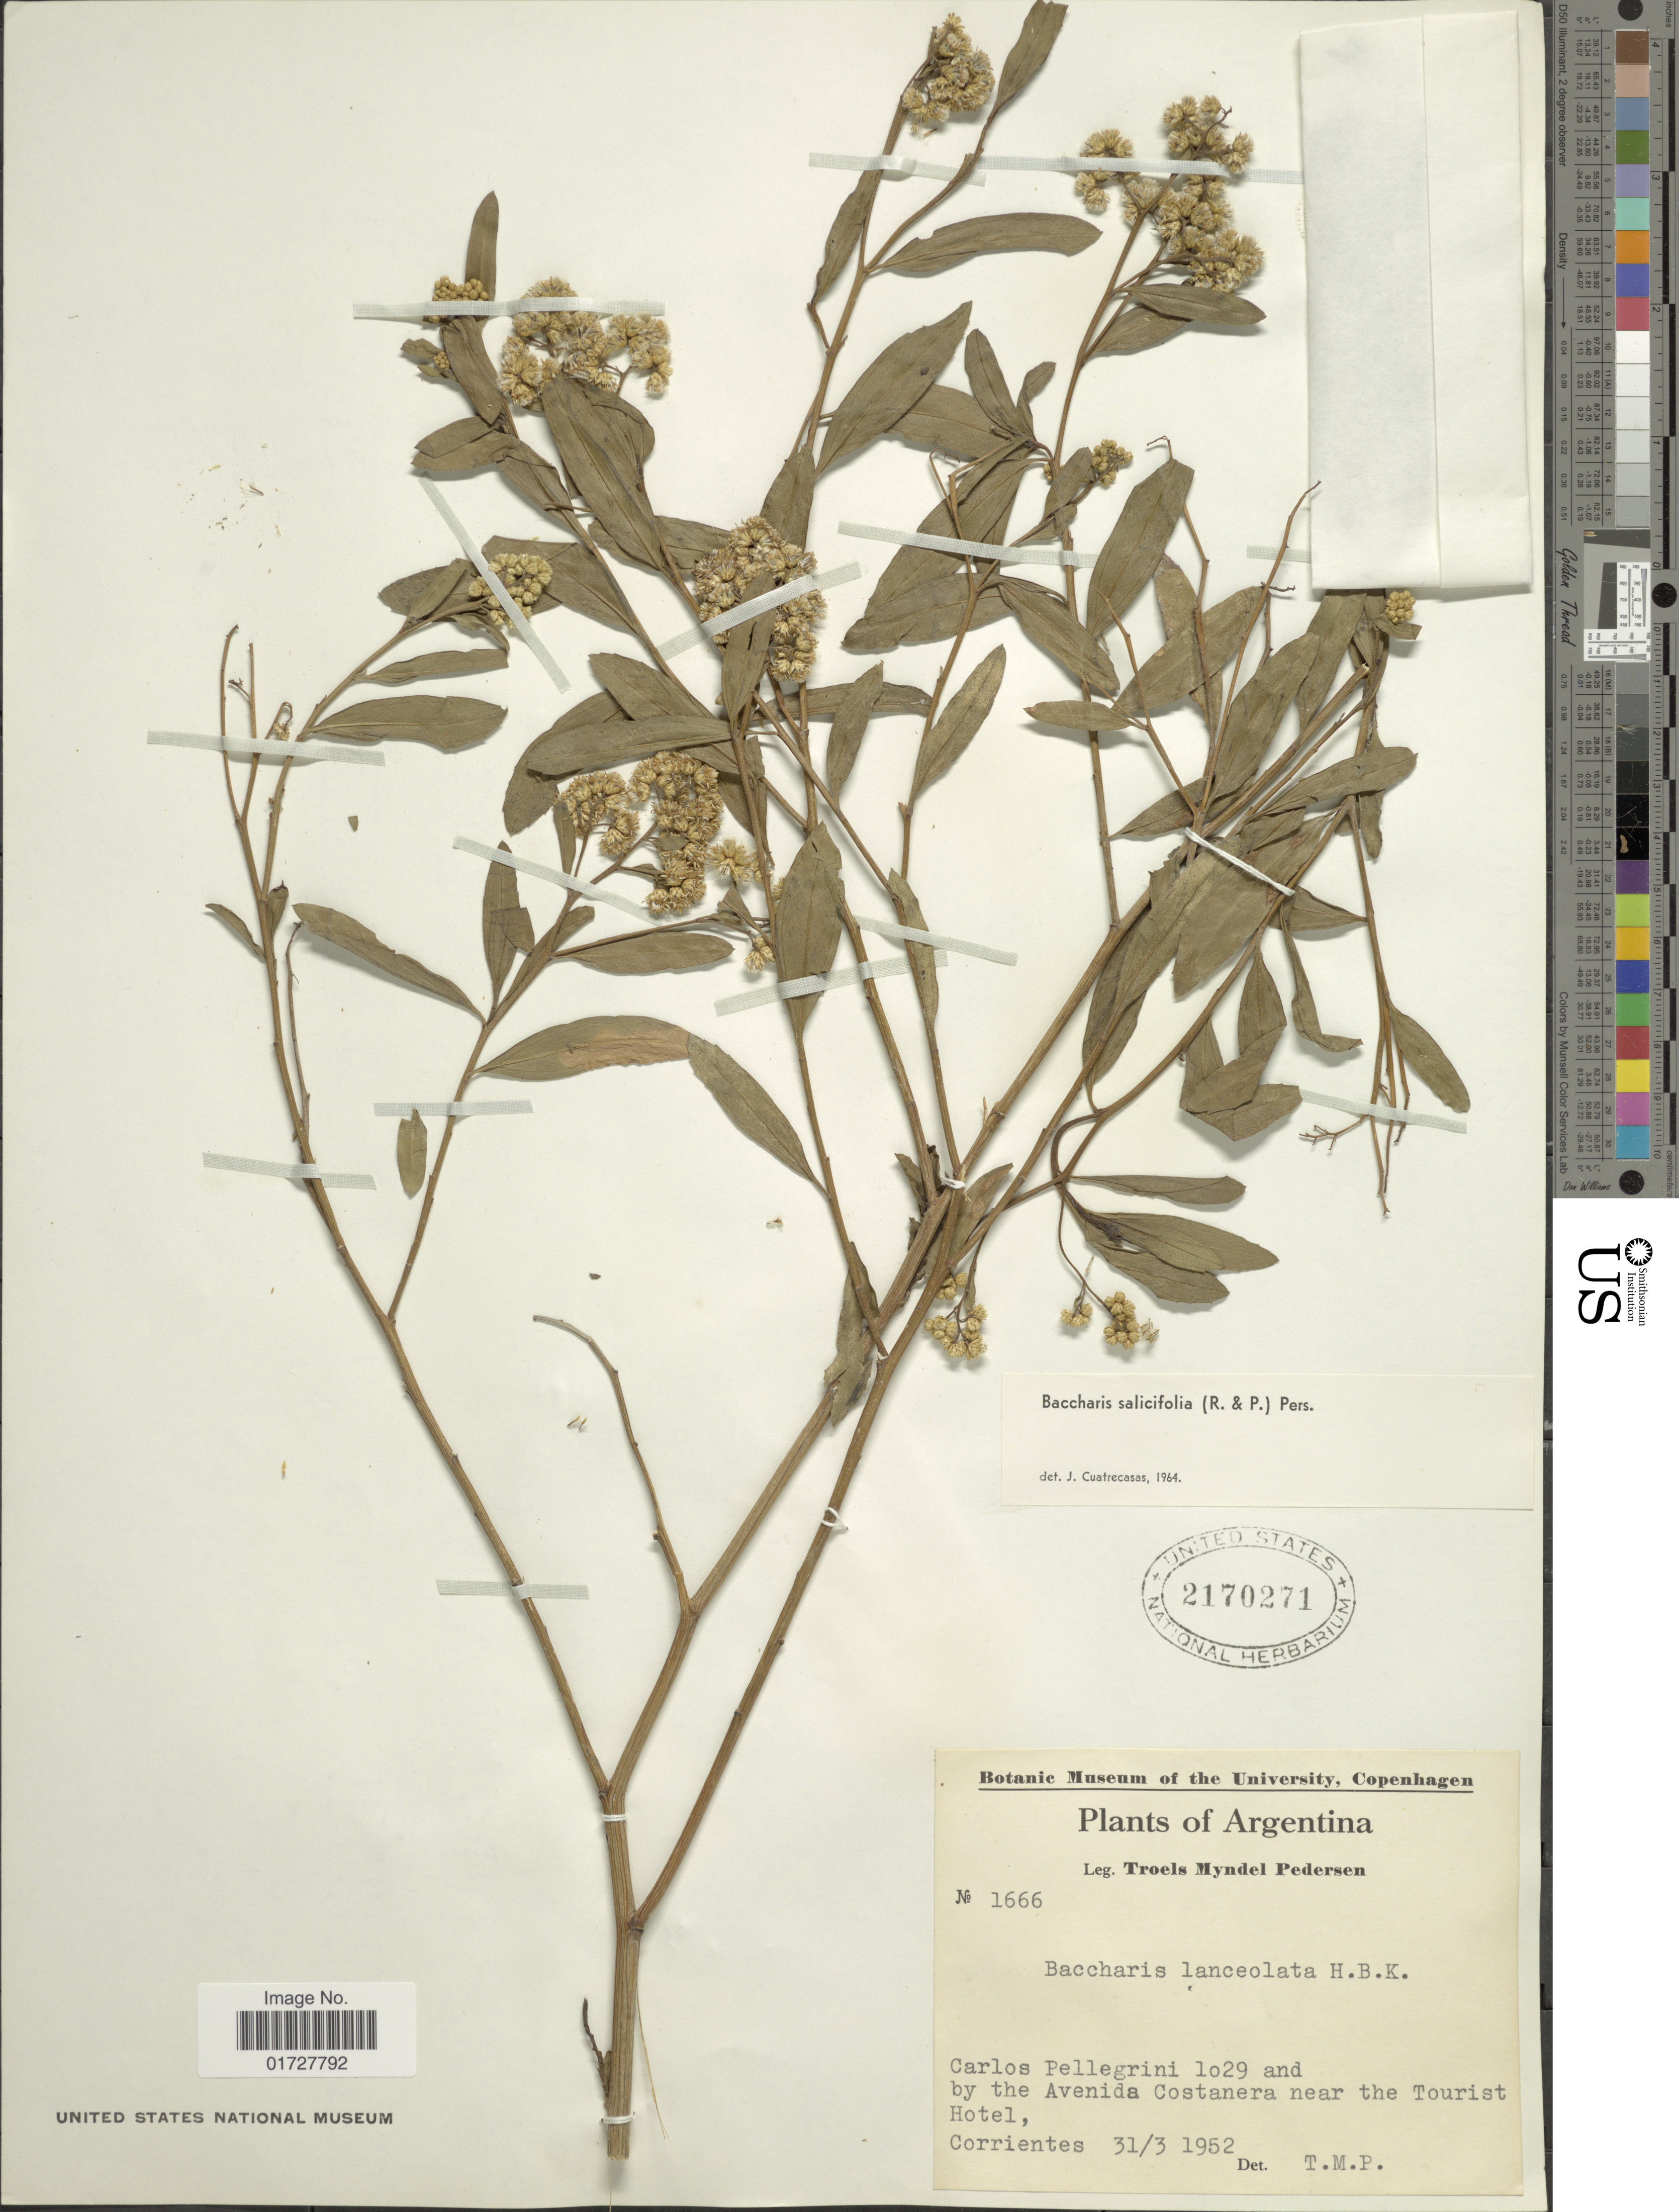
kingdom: Plantae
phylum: Tracheophyta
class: Magnoliopsida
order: Asterales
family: Asteraceae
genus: Baccharis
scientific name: Baccharis salicifolia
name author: (Ruiz & Pav.) Pers.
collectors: T. Pederson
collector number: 1666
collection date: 1952-03-31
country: Argentina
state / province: Corrientes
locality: Carlos Pellegrini 1029 and by the Avenida Costanera near the Tourist Hotel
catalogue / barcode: US 2170271